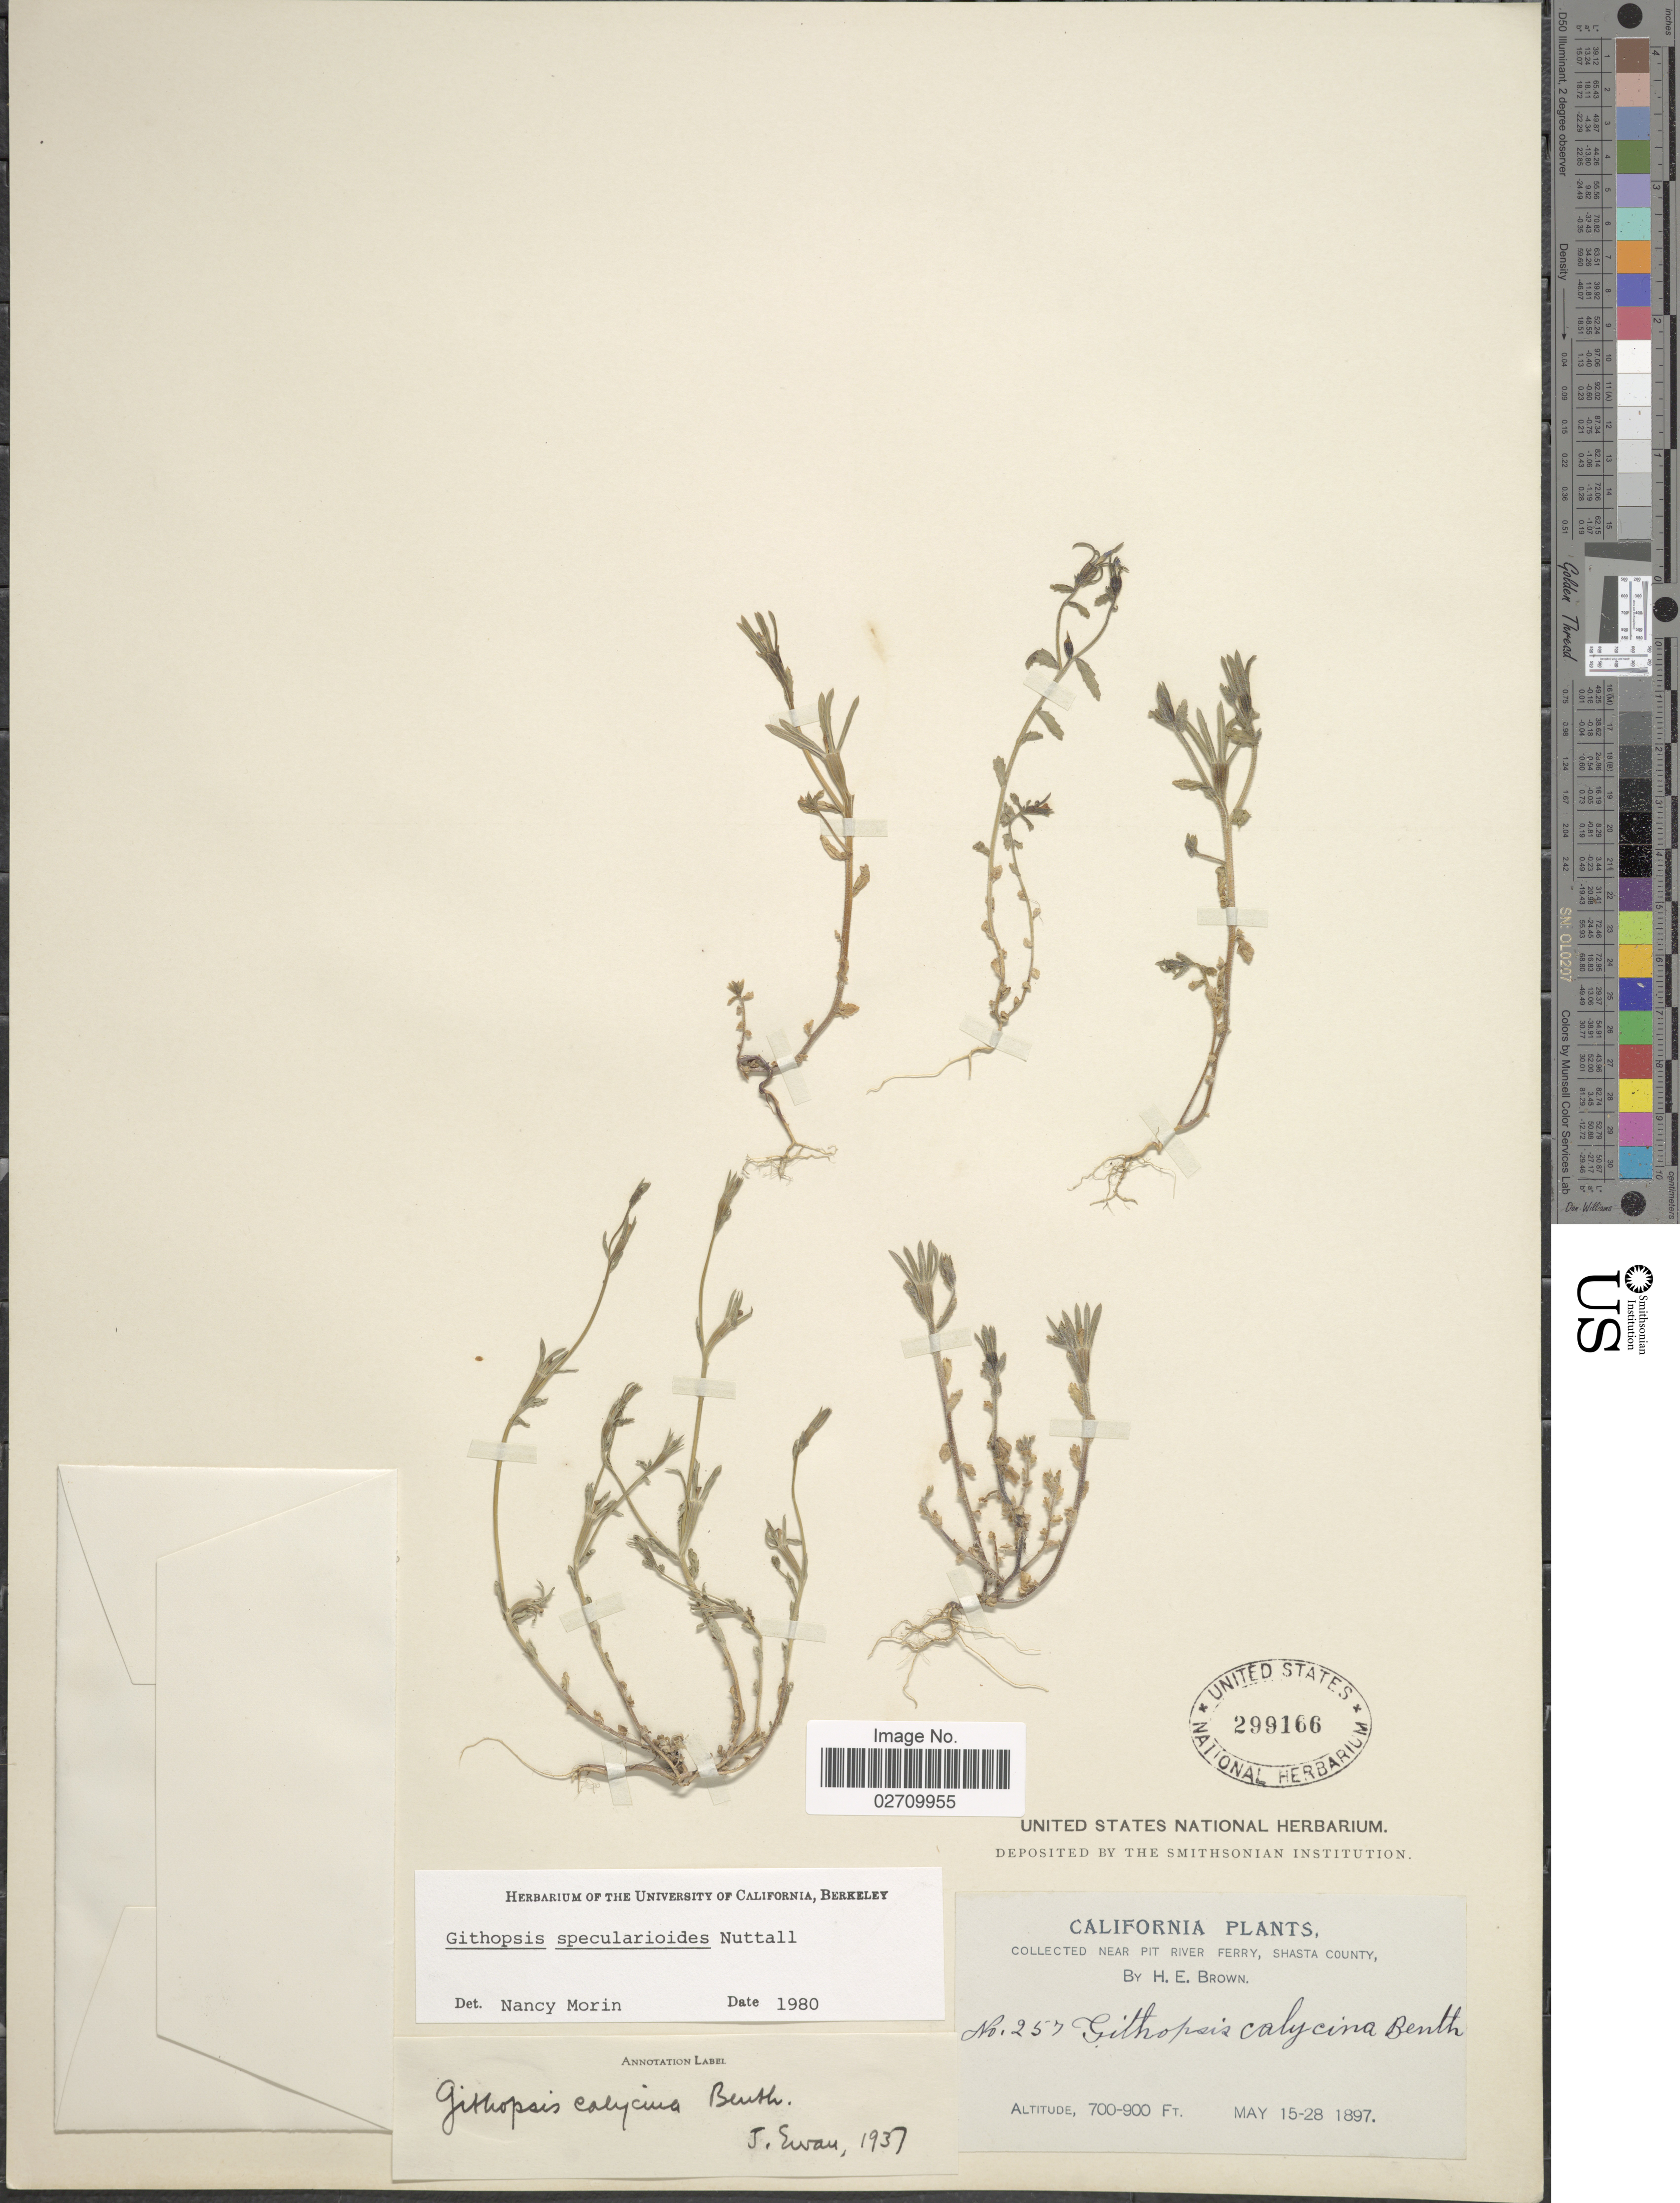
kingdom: Plantae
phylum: Tracheophyta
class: Magnoliopsida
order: Asterales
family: Campanulaceae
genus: Githopsis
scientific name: Githopsis specularioides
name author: Nutt.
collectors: H. E. Brown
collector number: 257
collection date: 1897-05-15/1897-05-28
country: United States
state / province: California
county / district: Shasta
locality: Near Pit River Ferry, Shasta County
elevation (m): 213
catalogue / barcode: US 299166